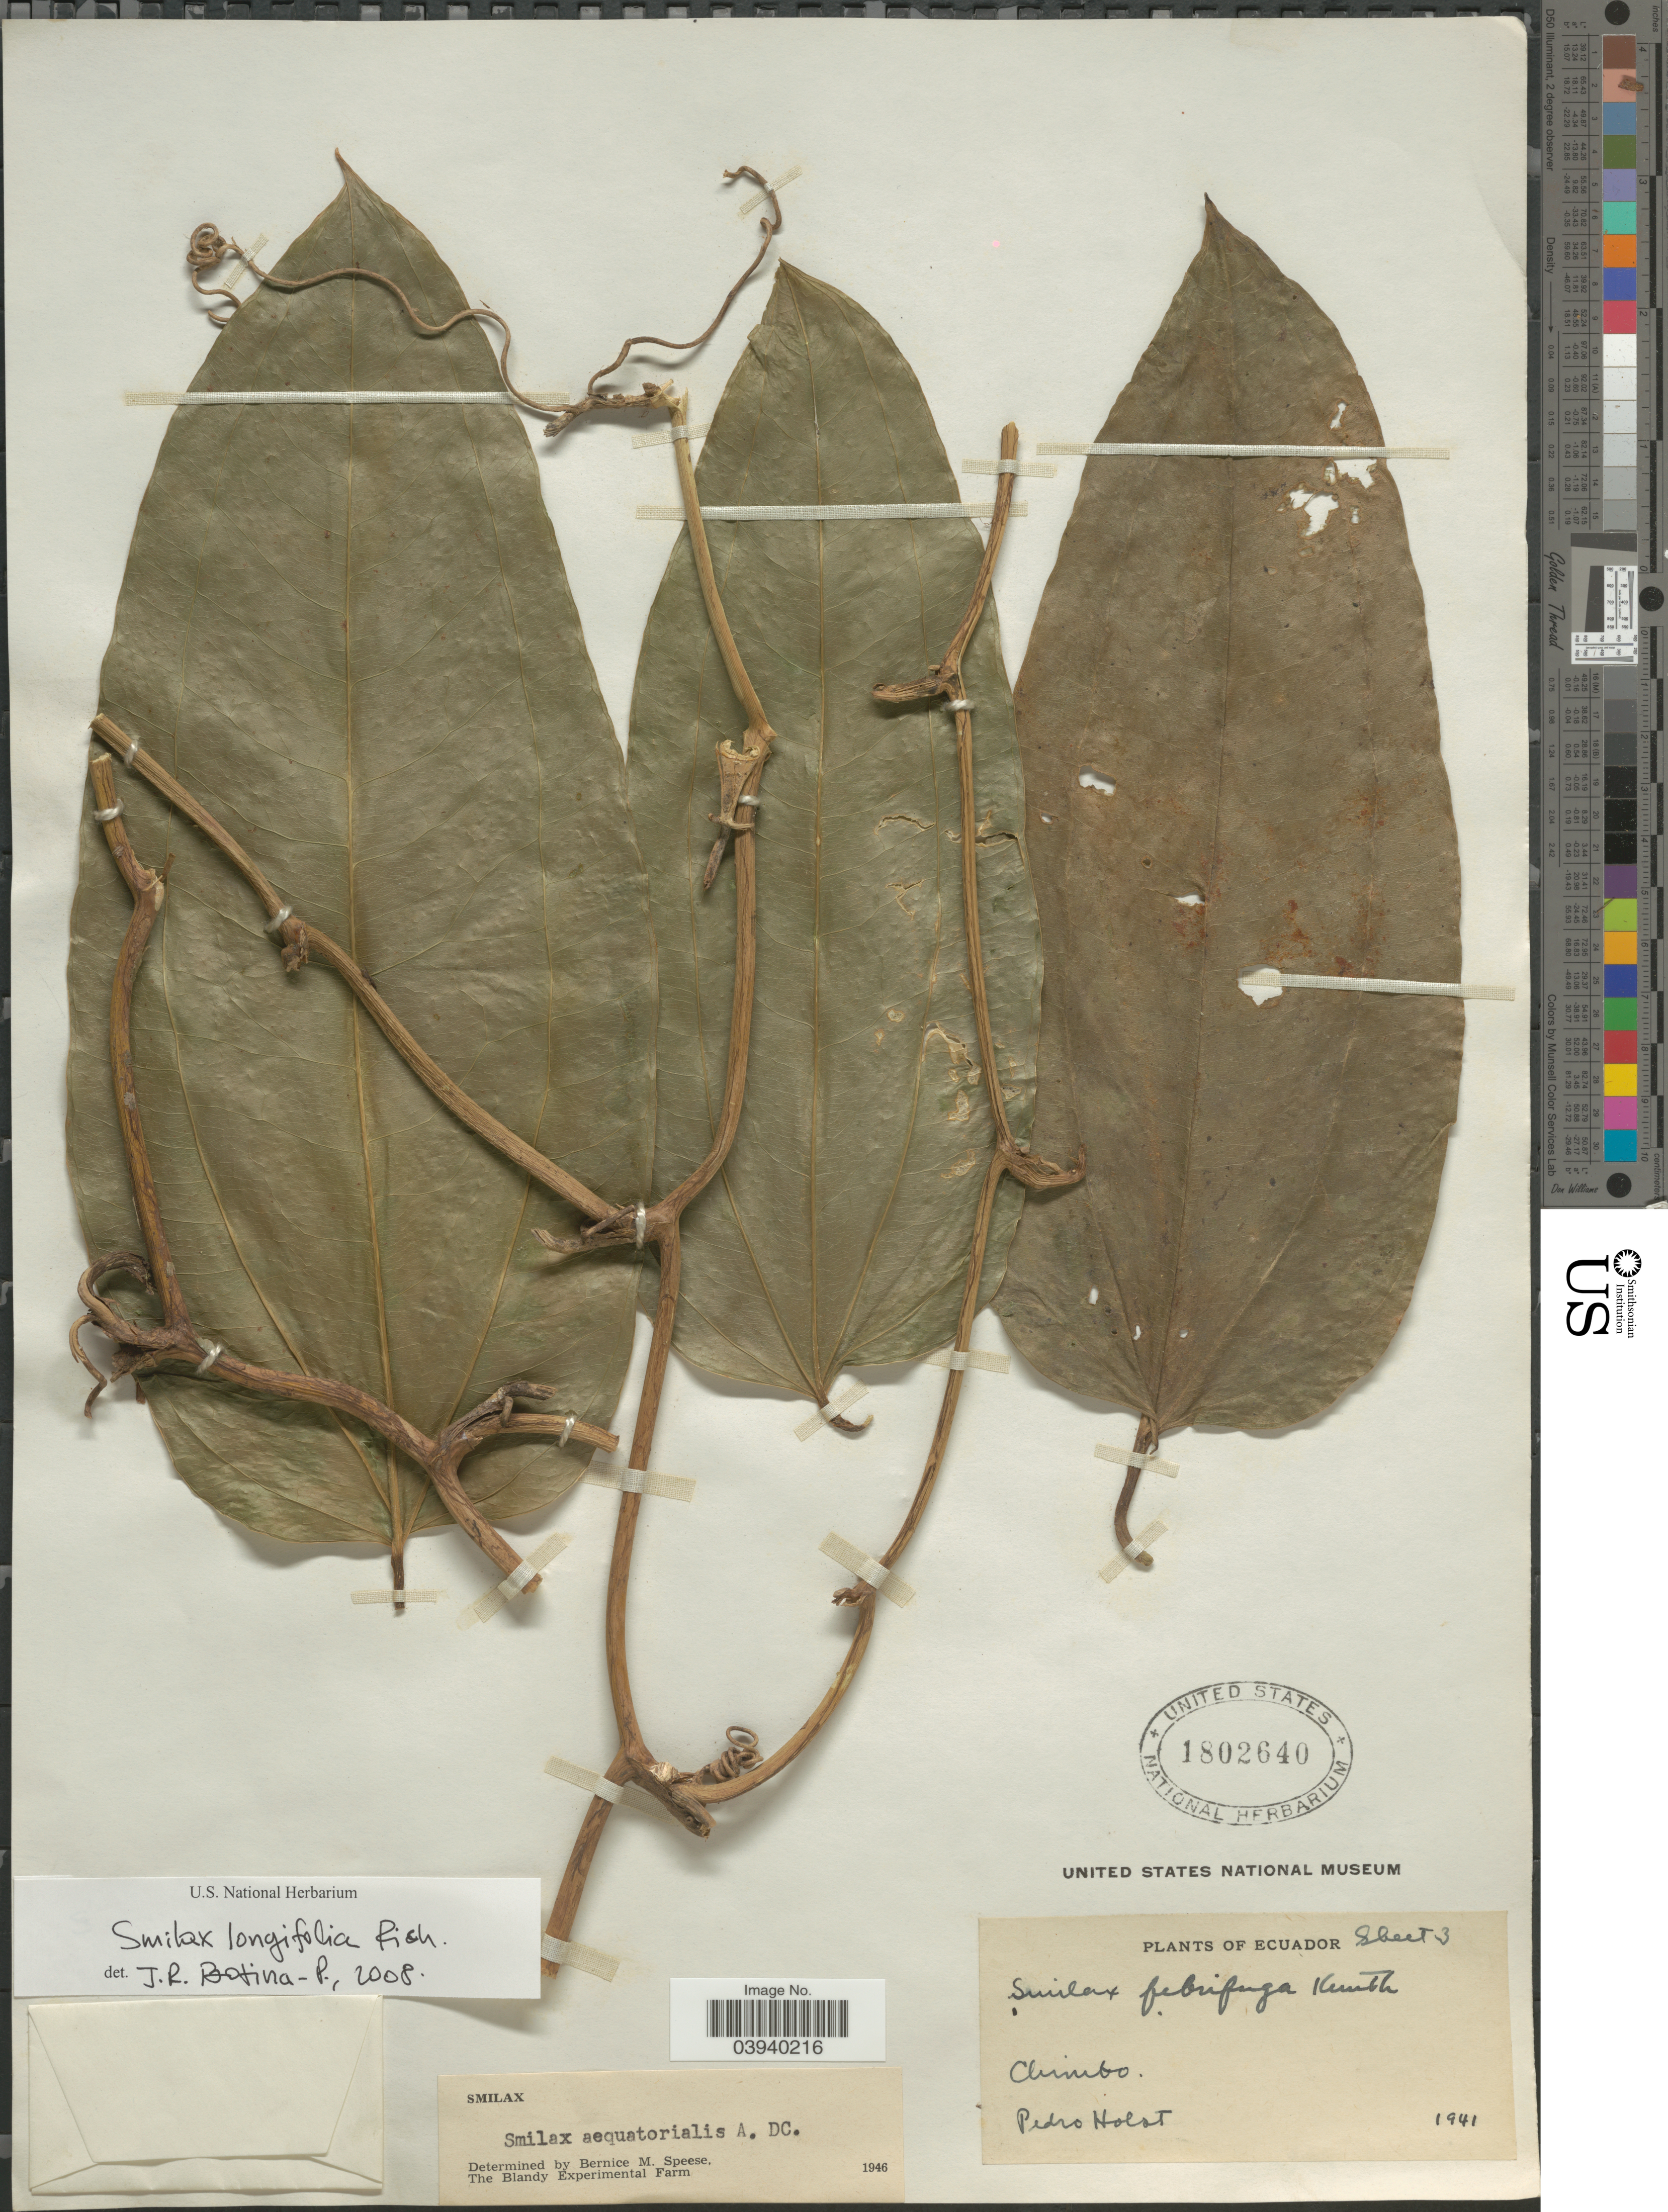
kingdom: Plantae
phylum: Tracheophyta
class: Liliopsida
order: Liliales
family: Smilacaceae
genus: Smilax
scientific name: Smilax longifolia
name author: Rich.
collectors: P. Holst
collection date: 1941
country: Ecuador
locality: Chimbo.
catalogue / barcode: US 1802640